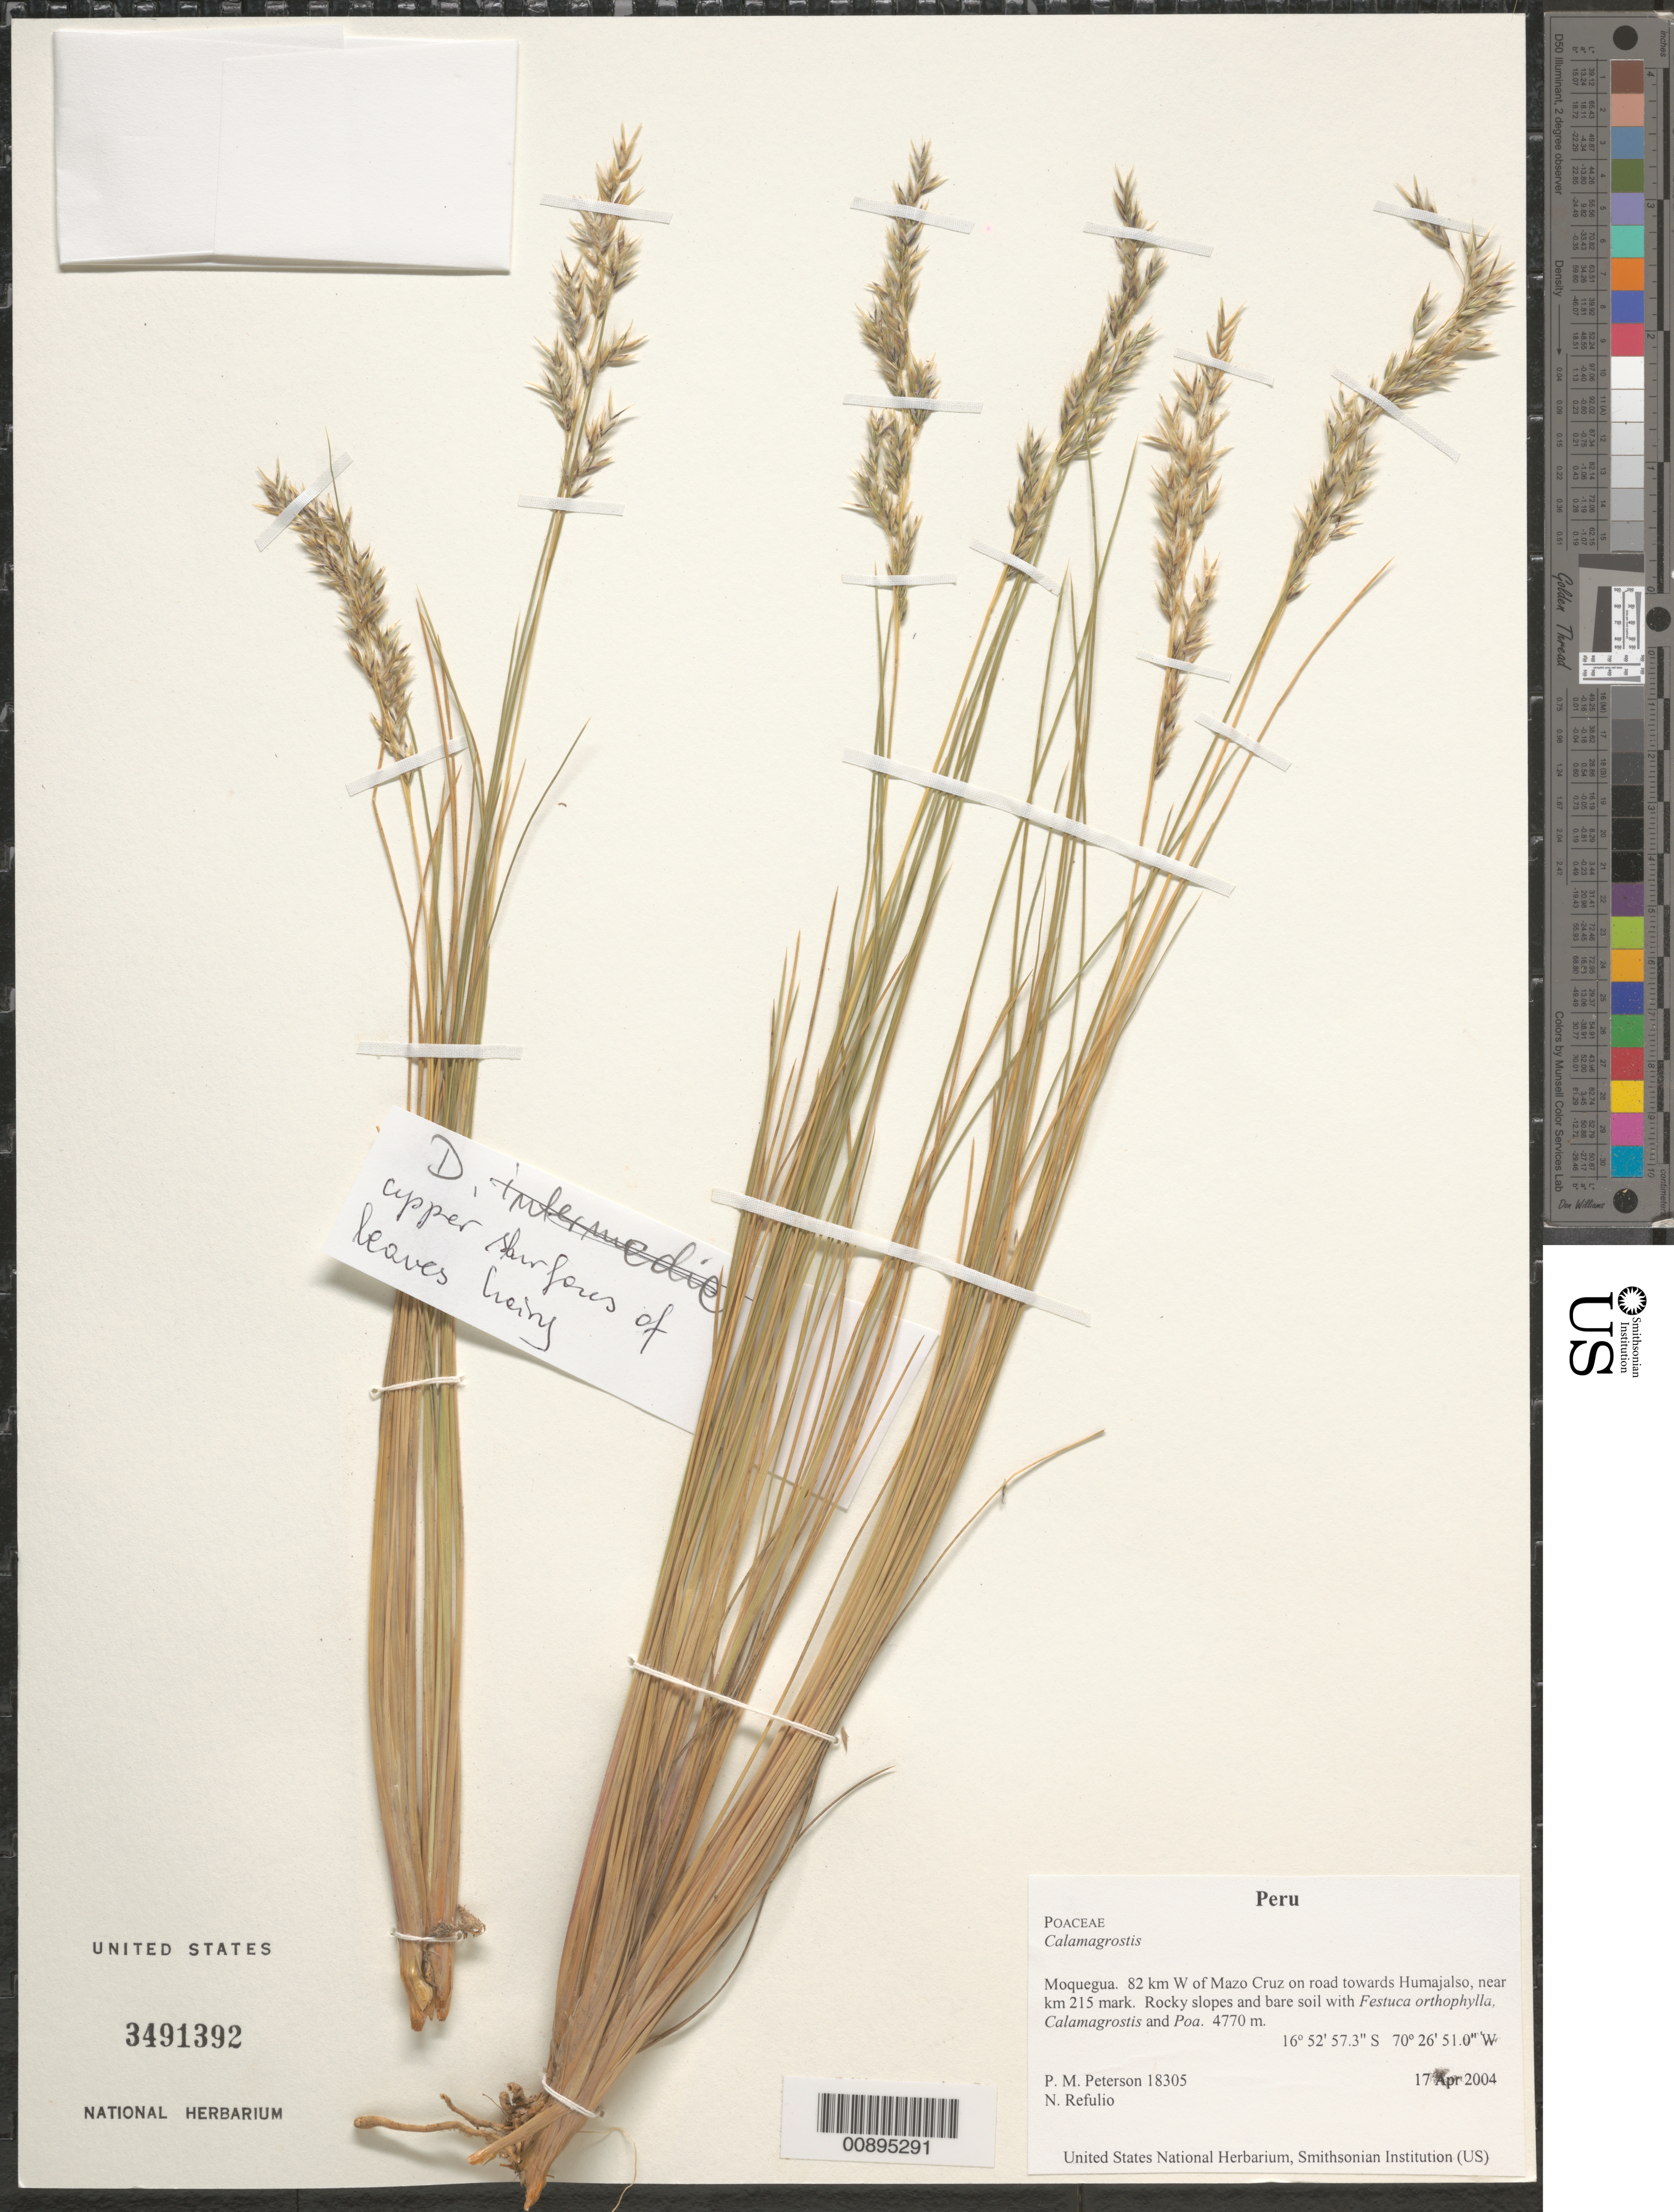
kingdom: Plantae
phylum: Tracheophyta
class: Liliopsida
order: Poales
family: Poaceae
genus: Calamagrostis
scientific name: Calamagrostis sp.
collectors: P. M. Peterson & N. Refulio-Rodríguez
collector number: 18305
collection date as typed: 17 Apr 2004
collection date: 2004-04-17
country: Peru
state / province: Moquegua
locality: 82 km W of Mazo Cruz on road towards Humajalso, near km 215 mark. Rocky slopes and bare soil with Festuca orthophylla, Calamagrostis and Poa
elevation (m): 4770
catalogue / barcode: US 3491392